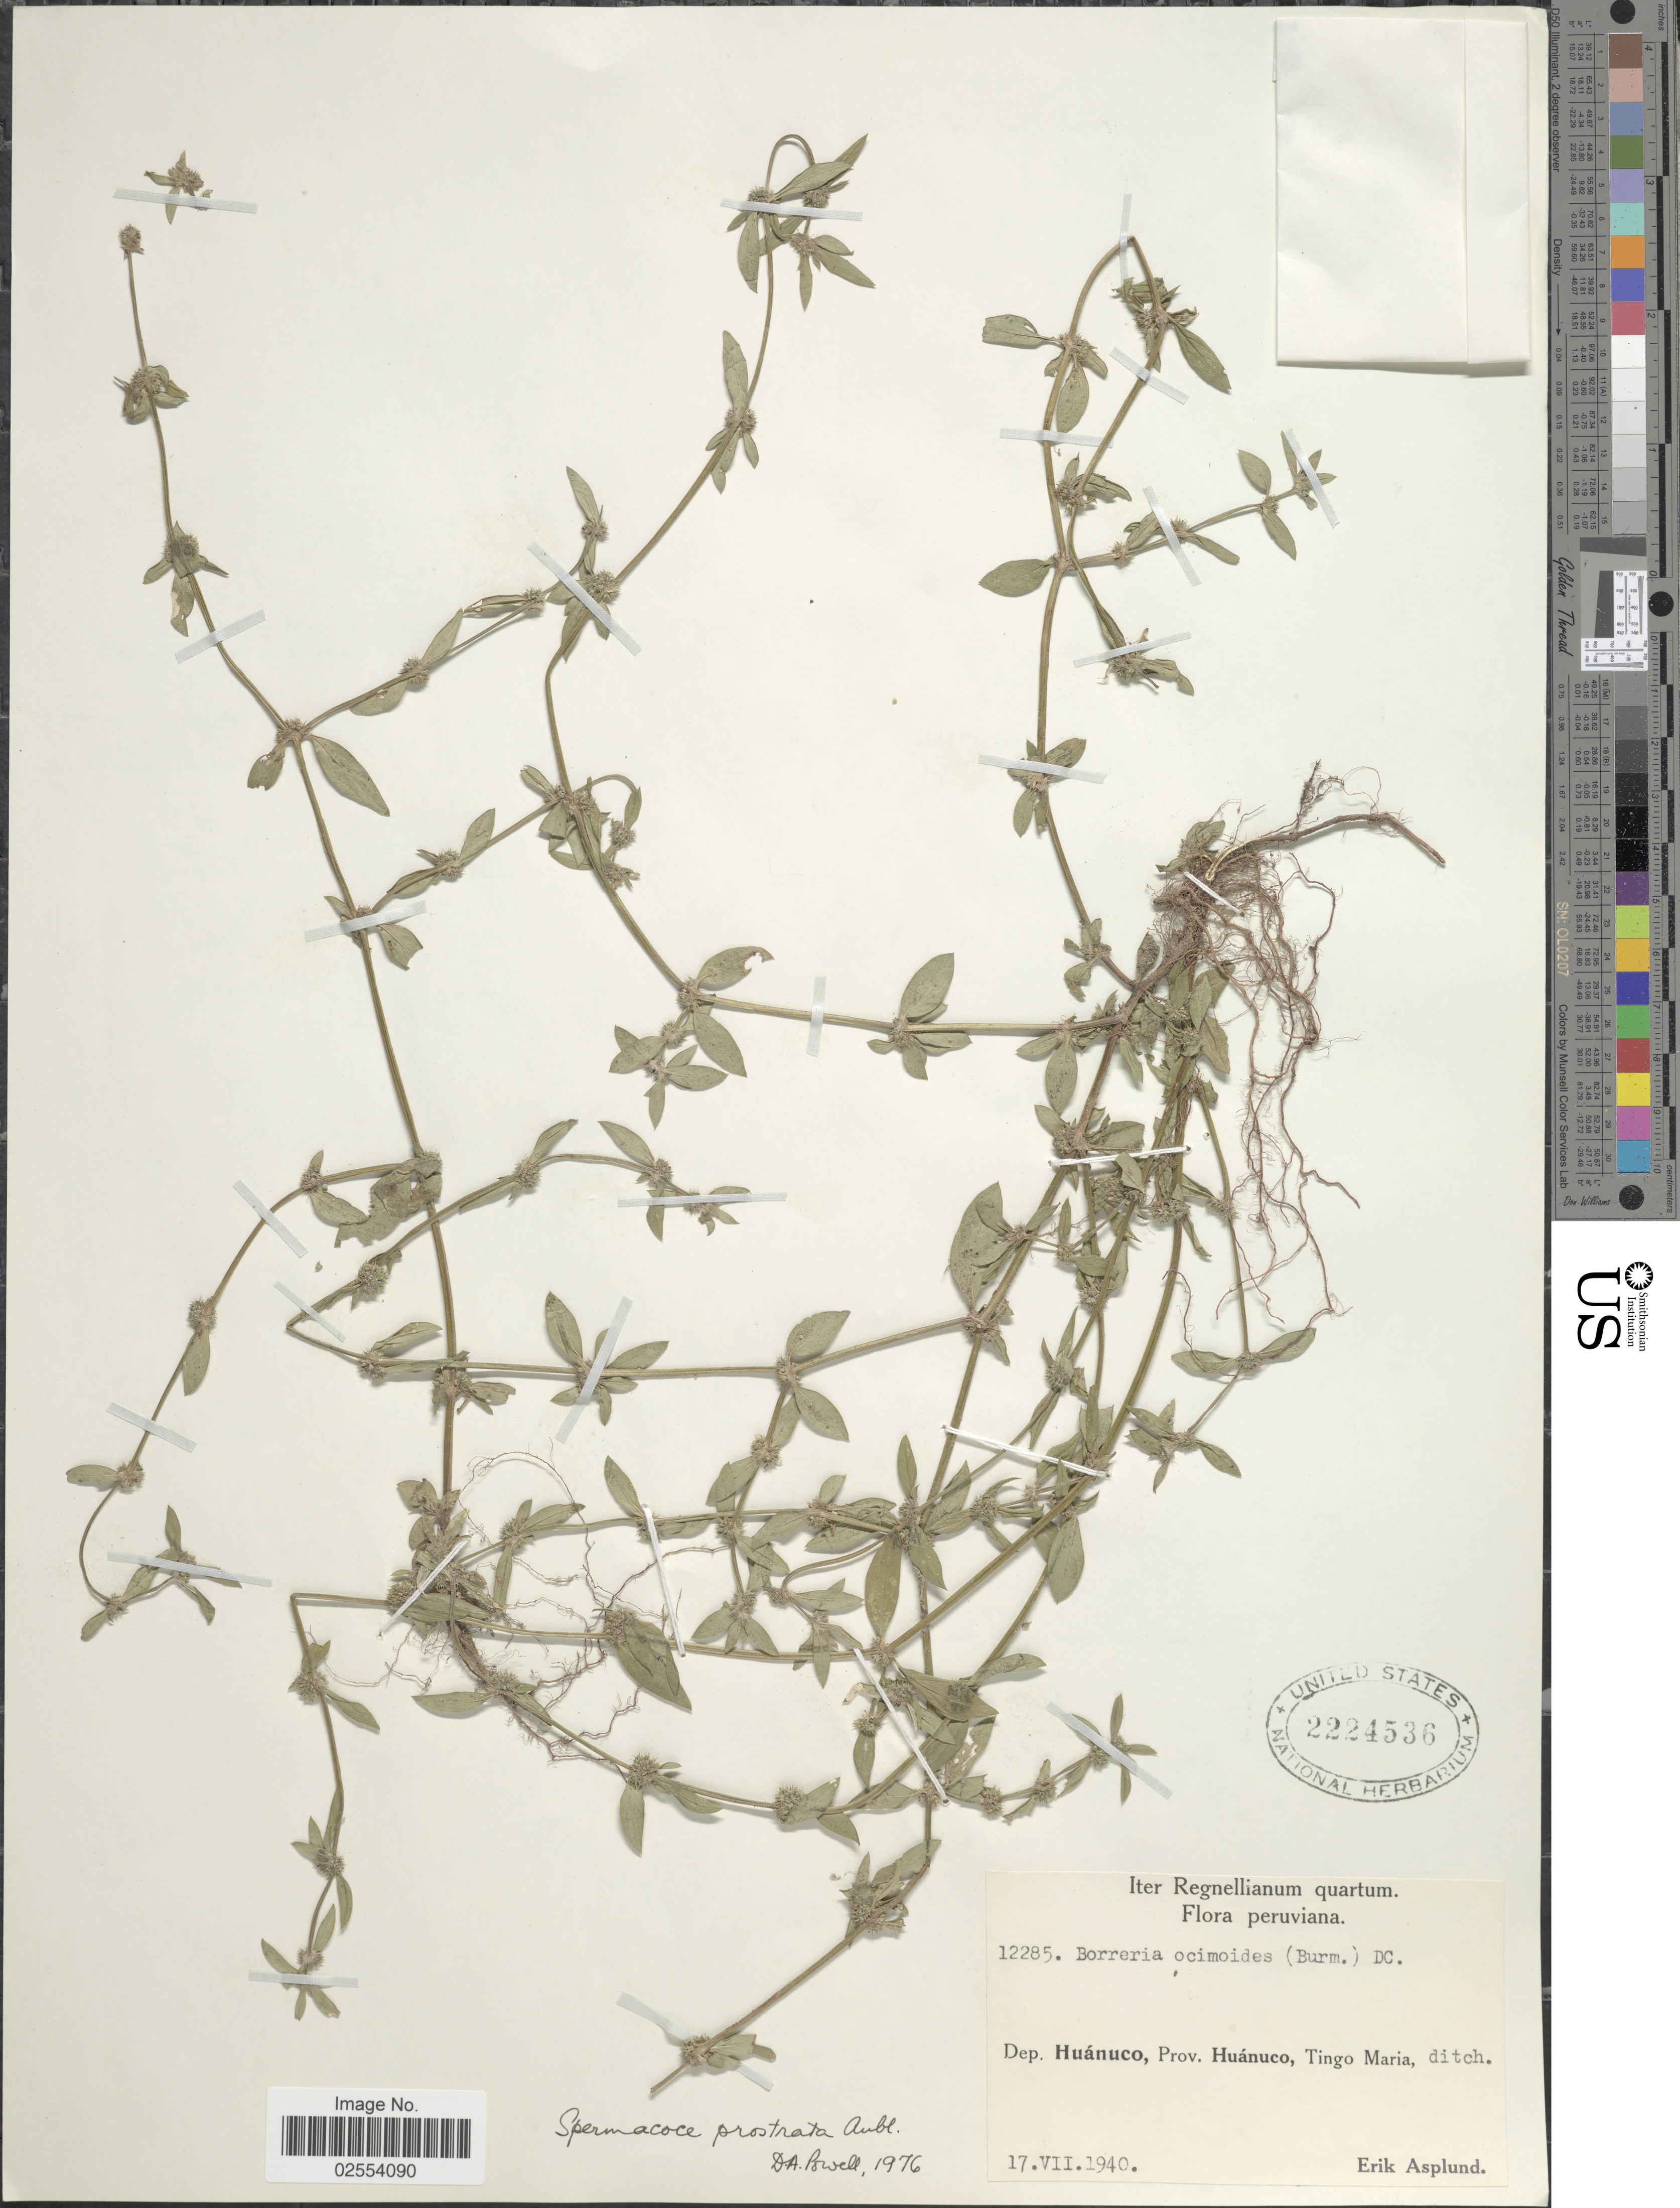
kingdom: Plantae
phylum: Tracheophyta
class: Magnoliopsida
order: Gentianales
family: Rubiaceae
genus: Spermacoce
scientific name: Spermacoce prostrata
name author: Aubl.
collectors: E. Asplund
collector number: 12285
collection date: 1940-07-17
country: Peru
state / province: Huánuco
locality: Dep. Huanuco, Tingo Maria, ditch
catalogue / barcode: US 2224536